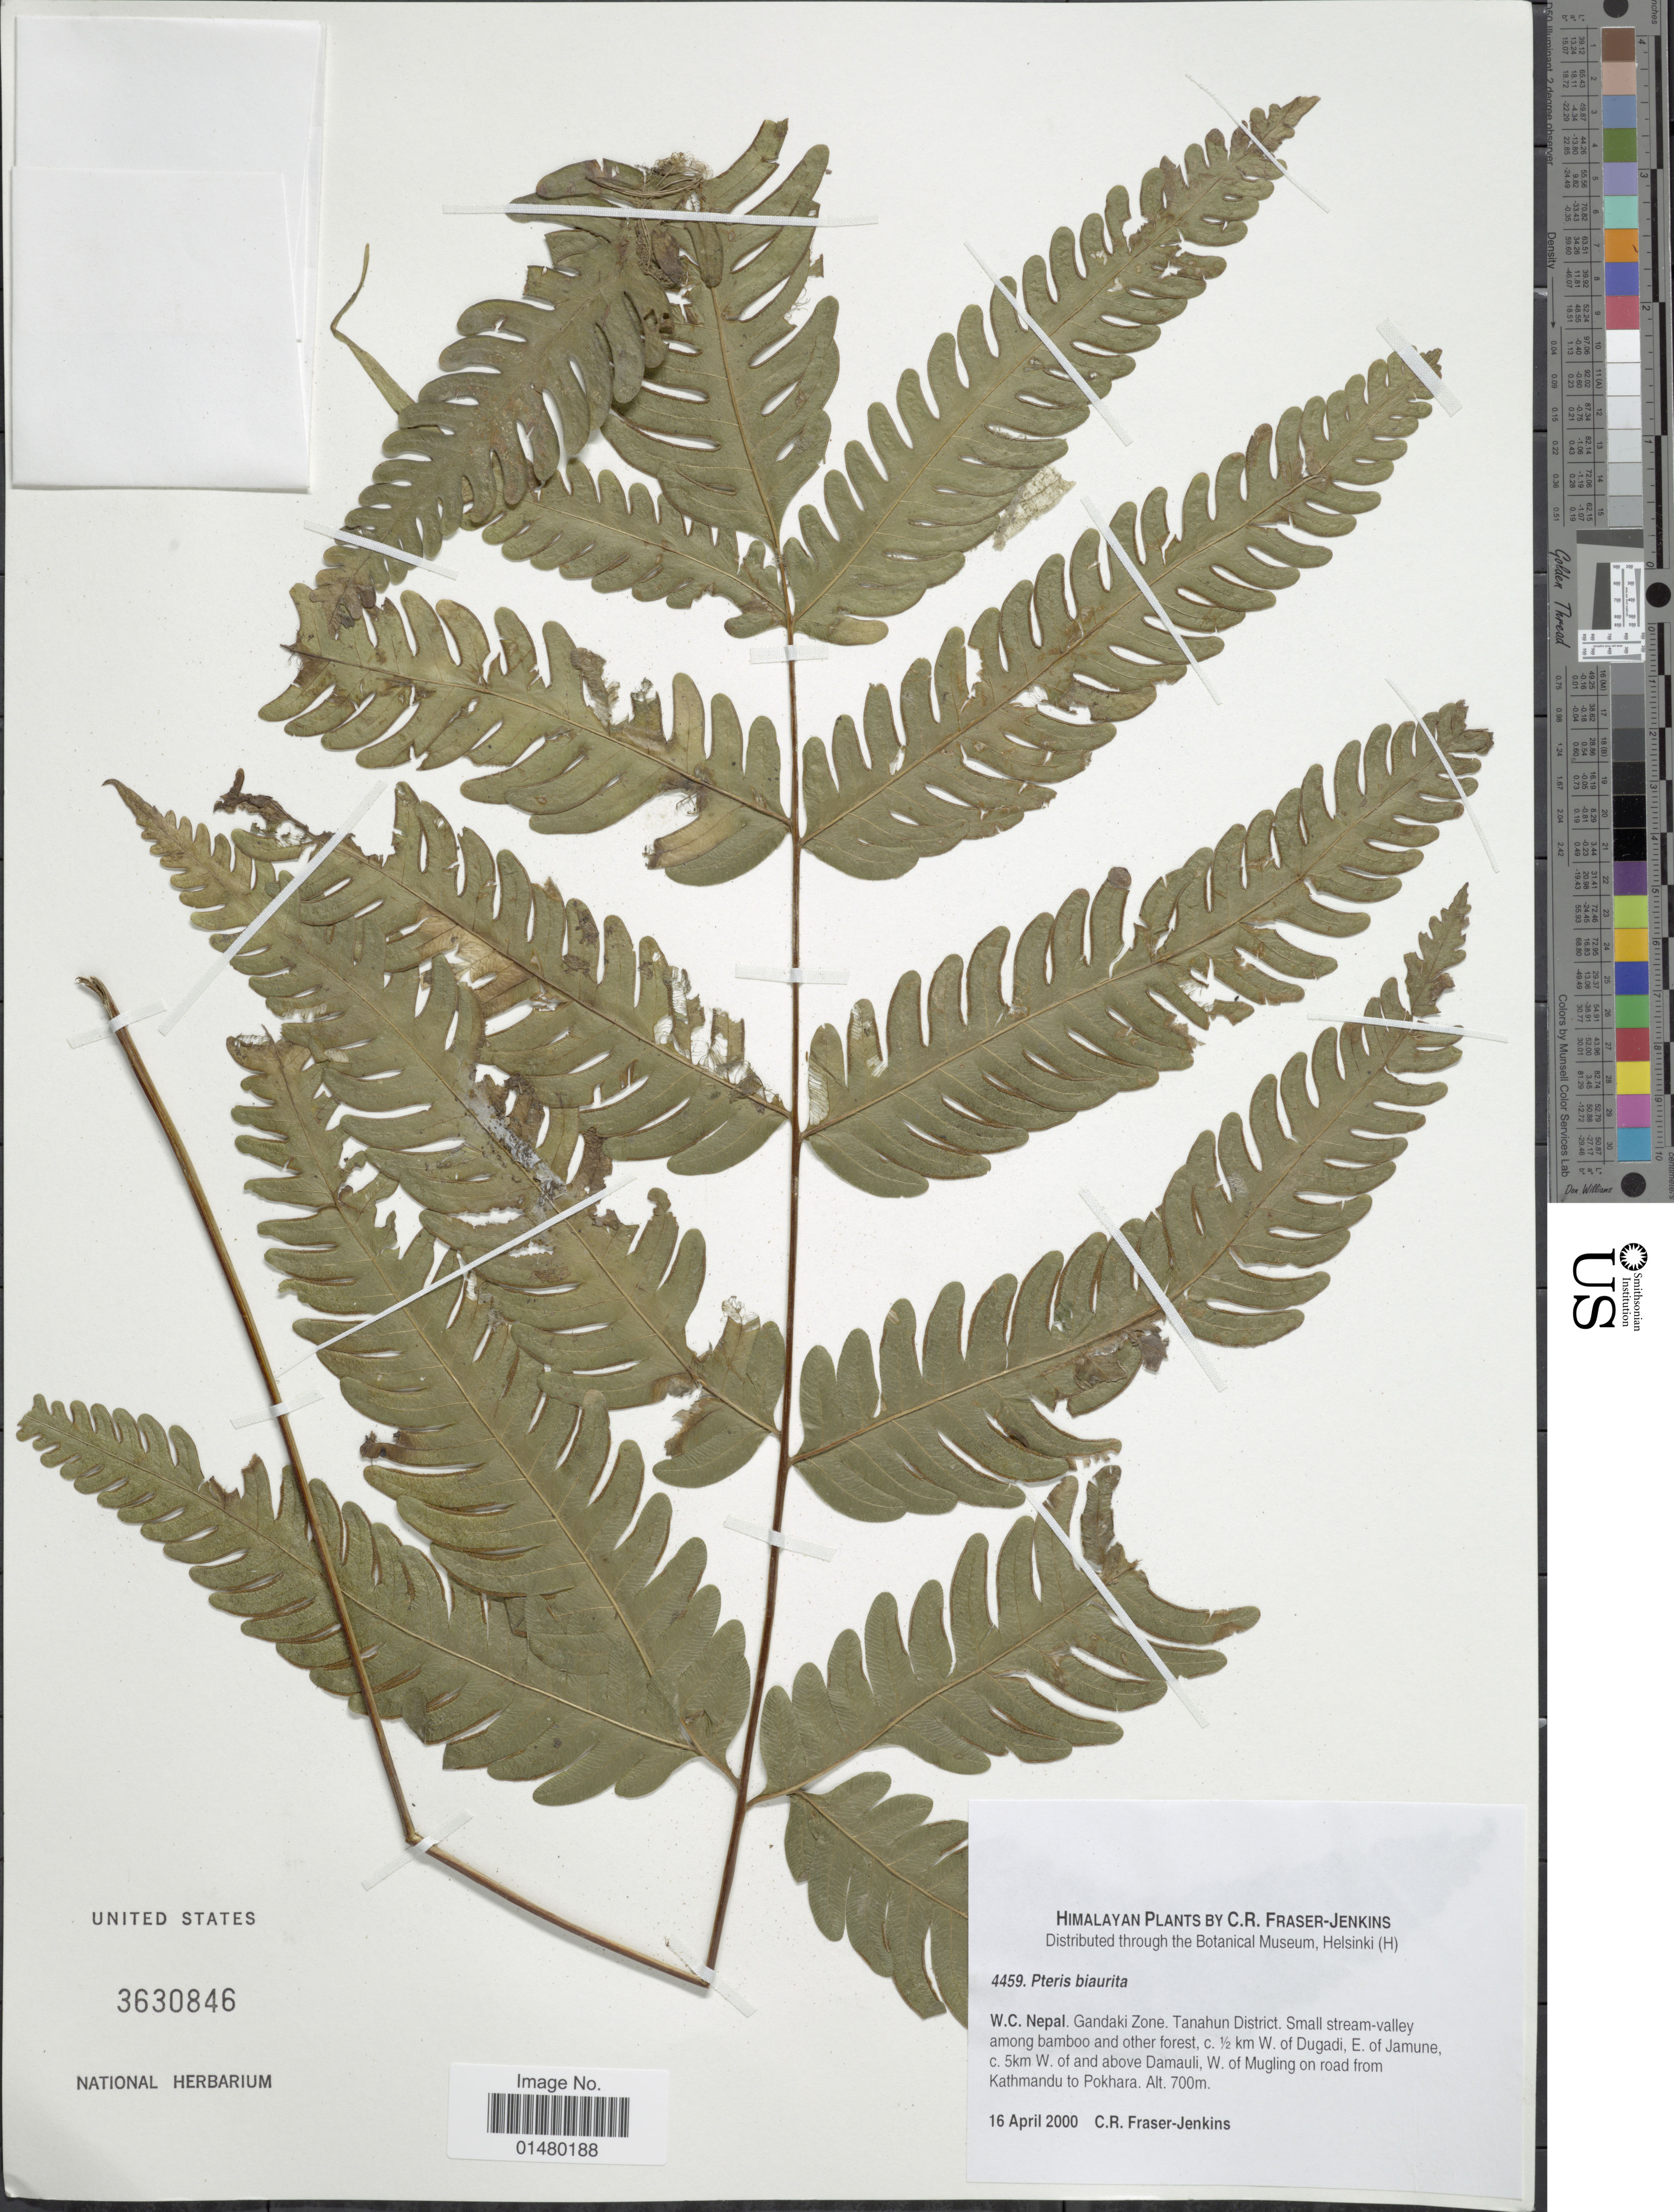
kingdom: Plantae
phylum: Tracheophyta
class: Polypodiopsida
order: Polypodiales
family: Pteridaceae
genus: Pteris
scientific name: Pteris biaurita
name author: L.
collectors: C. R. Fraser-Jenkins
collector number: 4459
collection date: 2000-04-16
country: Nepal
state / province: Gandaki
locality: W.C. Nepal. Gandaki Zone. Tanahun District, Small stream-valley among bamboo and other forest, c.½km W of Dugadi, E of Jamune, c. 5km W of and above Damauli, W of Mugling on road from Kathmandu to Pokhara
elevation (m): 700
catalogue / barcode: US 3630846